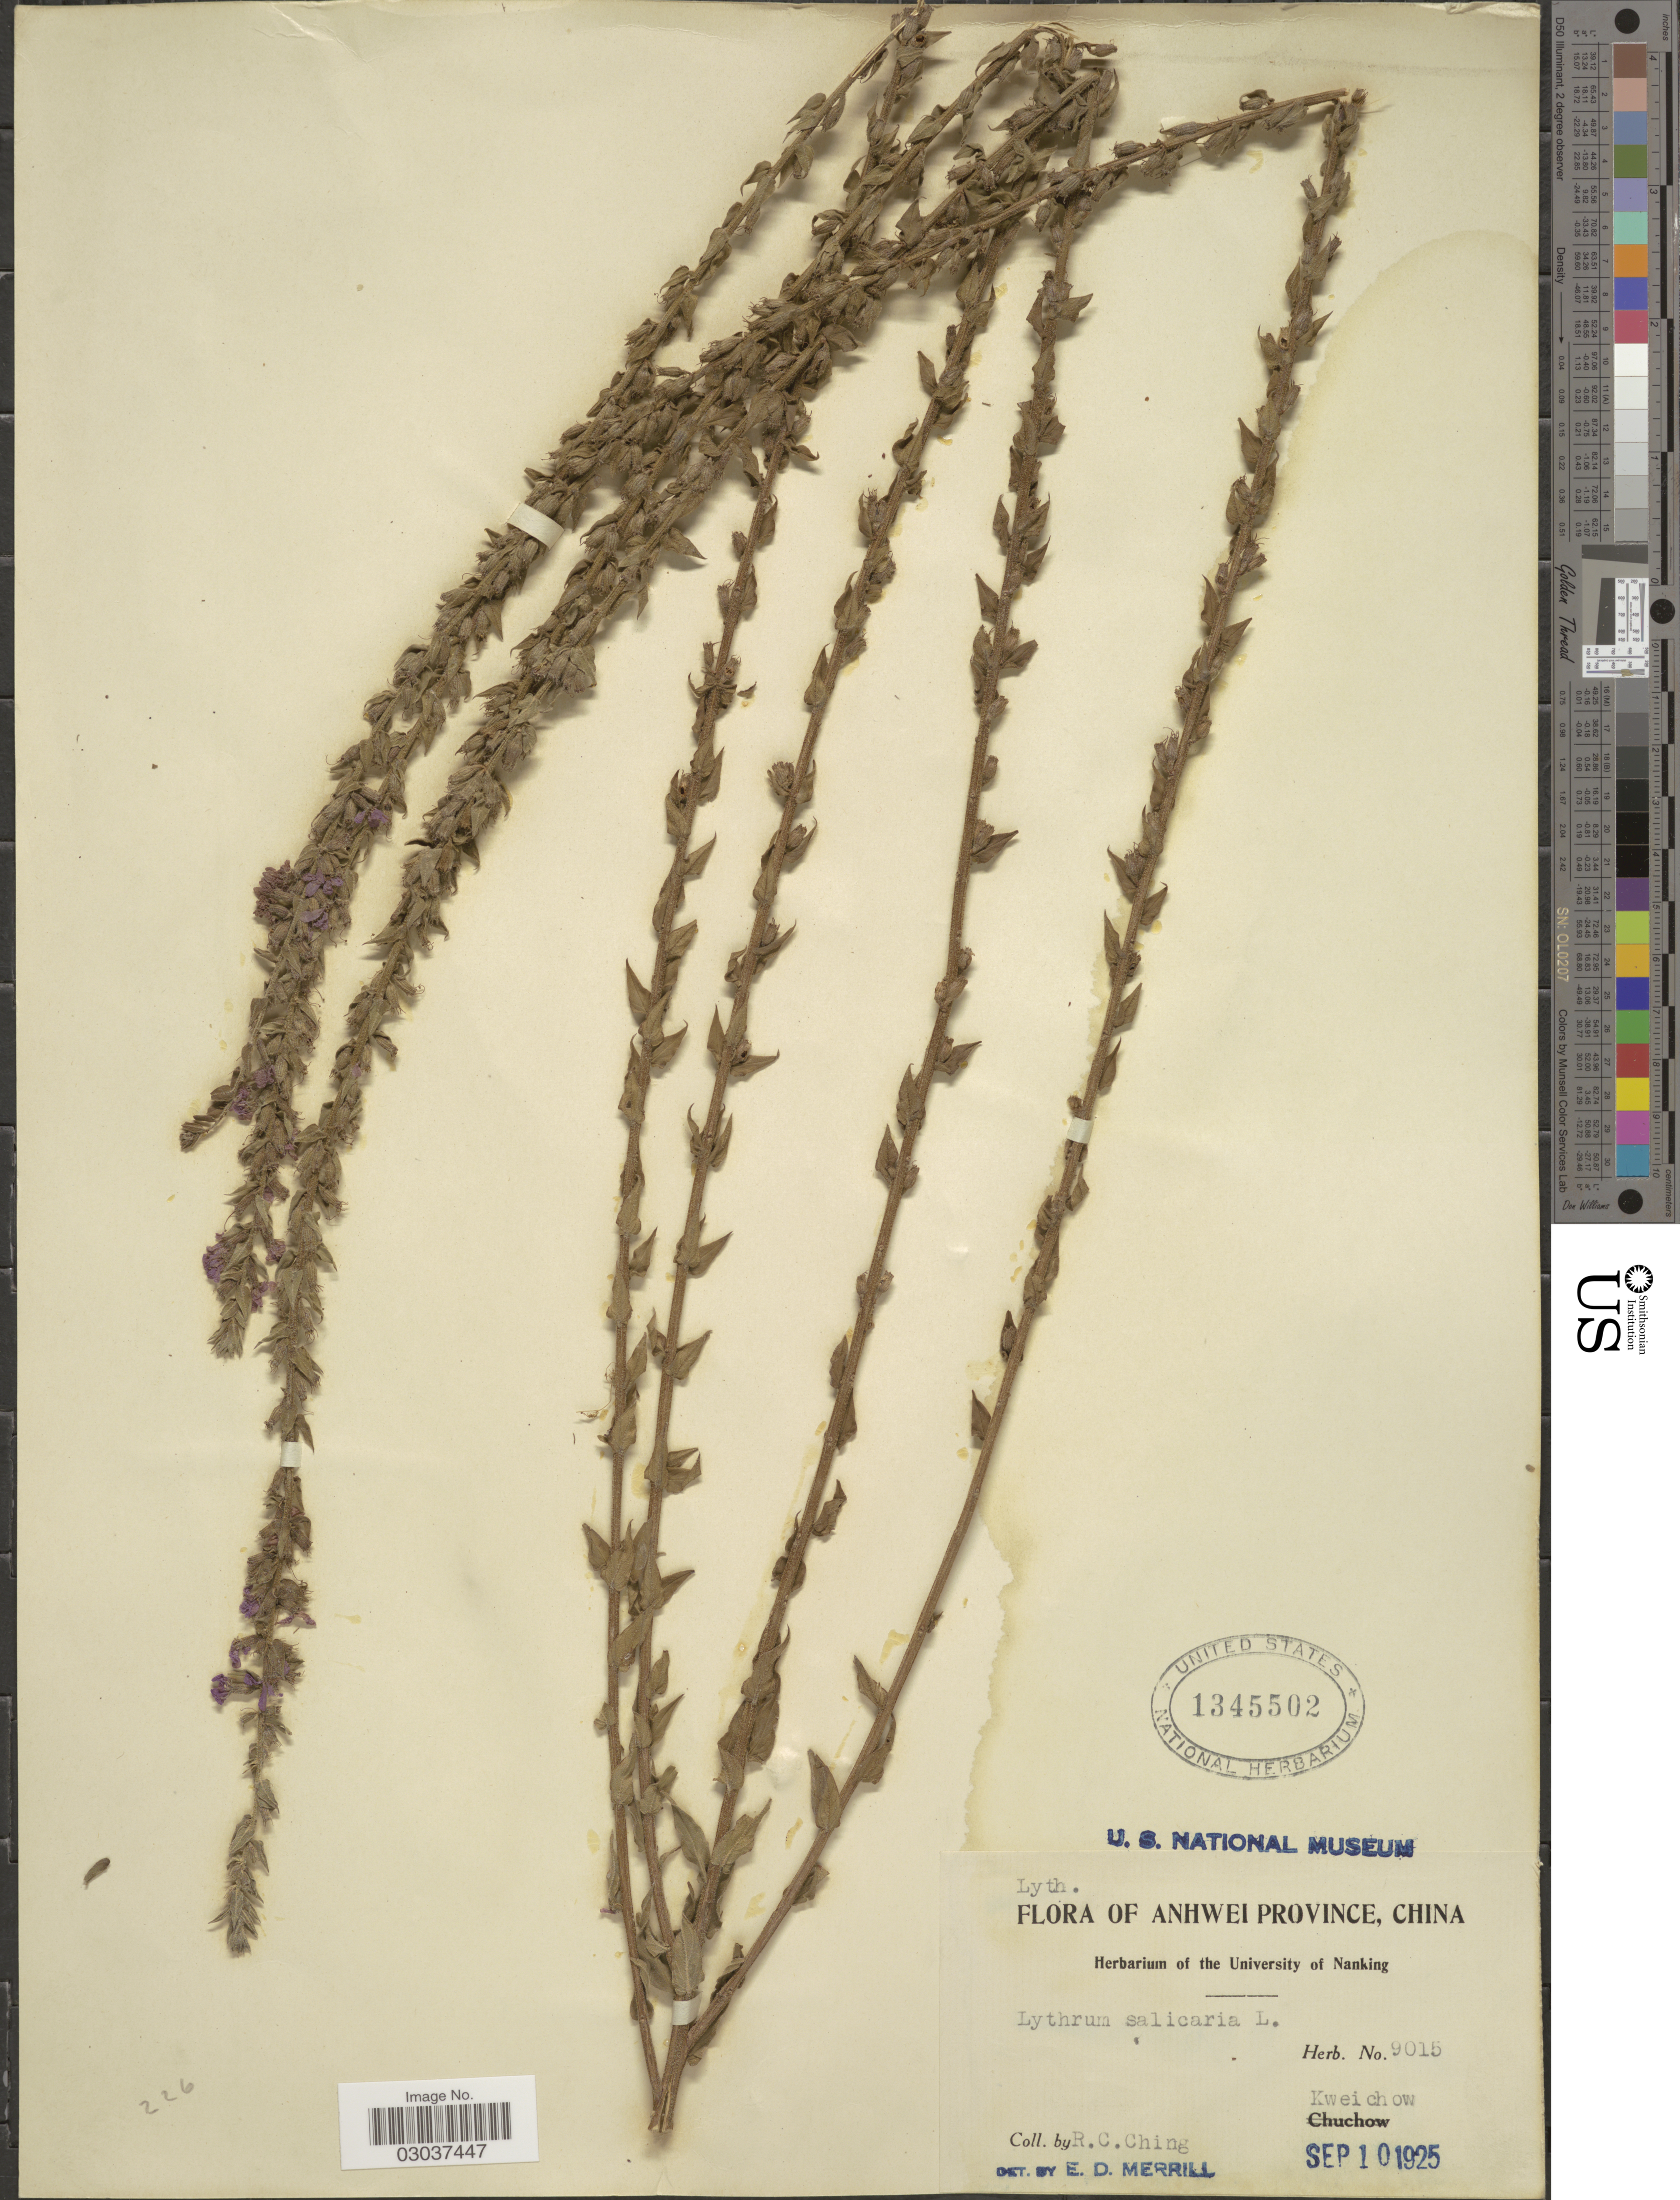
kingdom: Plantae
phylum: Tracheophyta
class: Magnoliopsida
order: Myrtales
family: Lythraceae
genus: Lythrum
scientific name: Lythrum salicaria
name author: L.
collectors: R. C. Ching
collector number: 9015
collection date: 1925-09-10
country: China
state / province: Anhui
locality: Anhwei Province. Kweichow.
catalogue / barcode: US 1345502